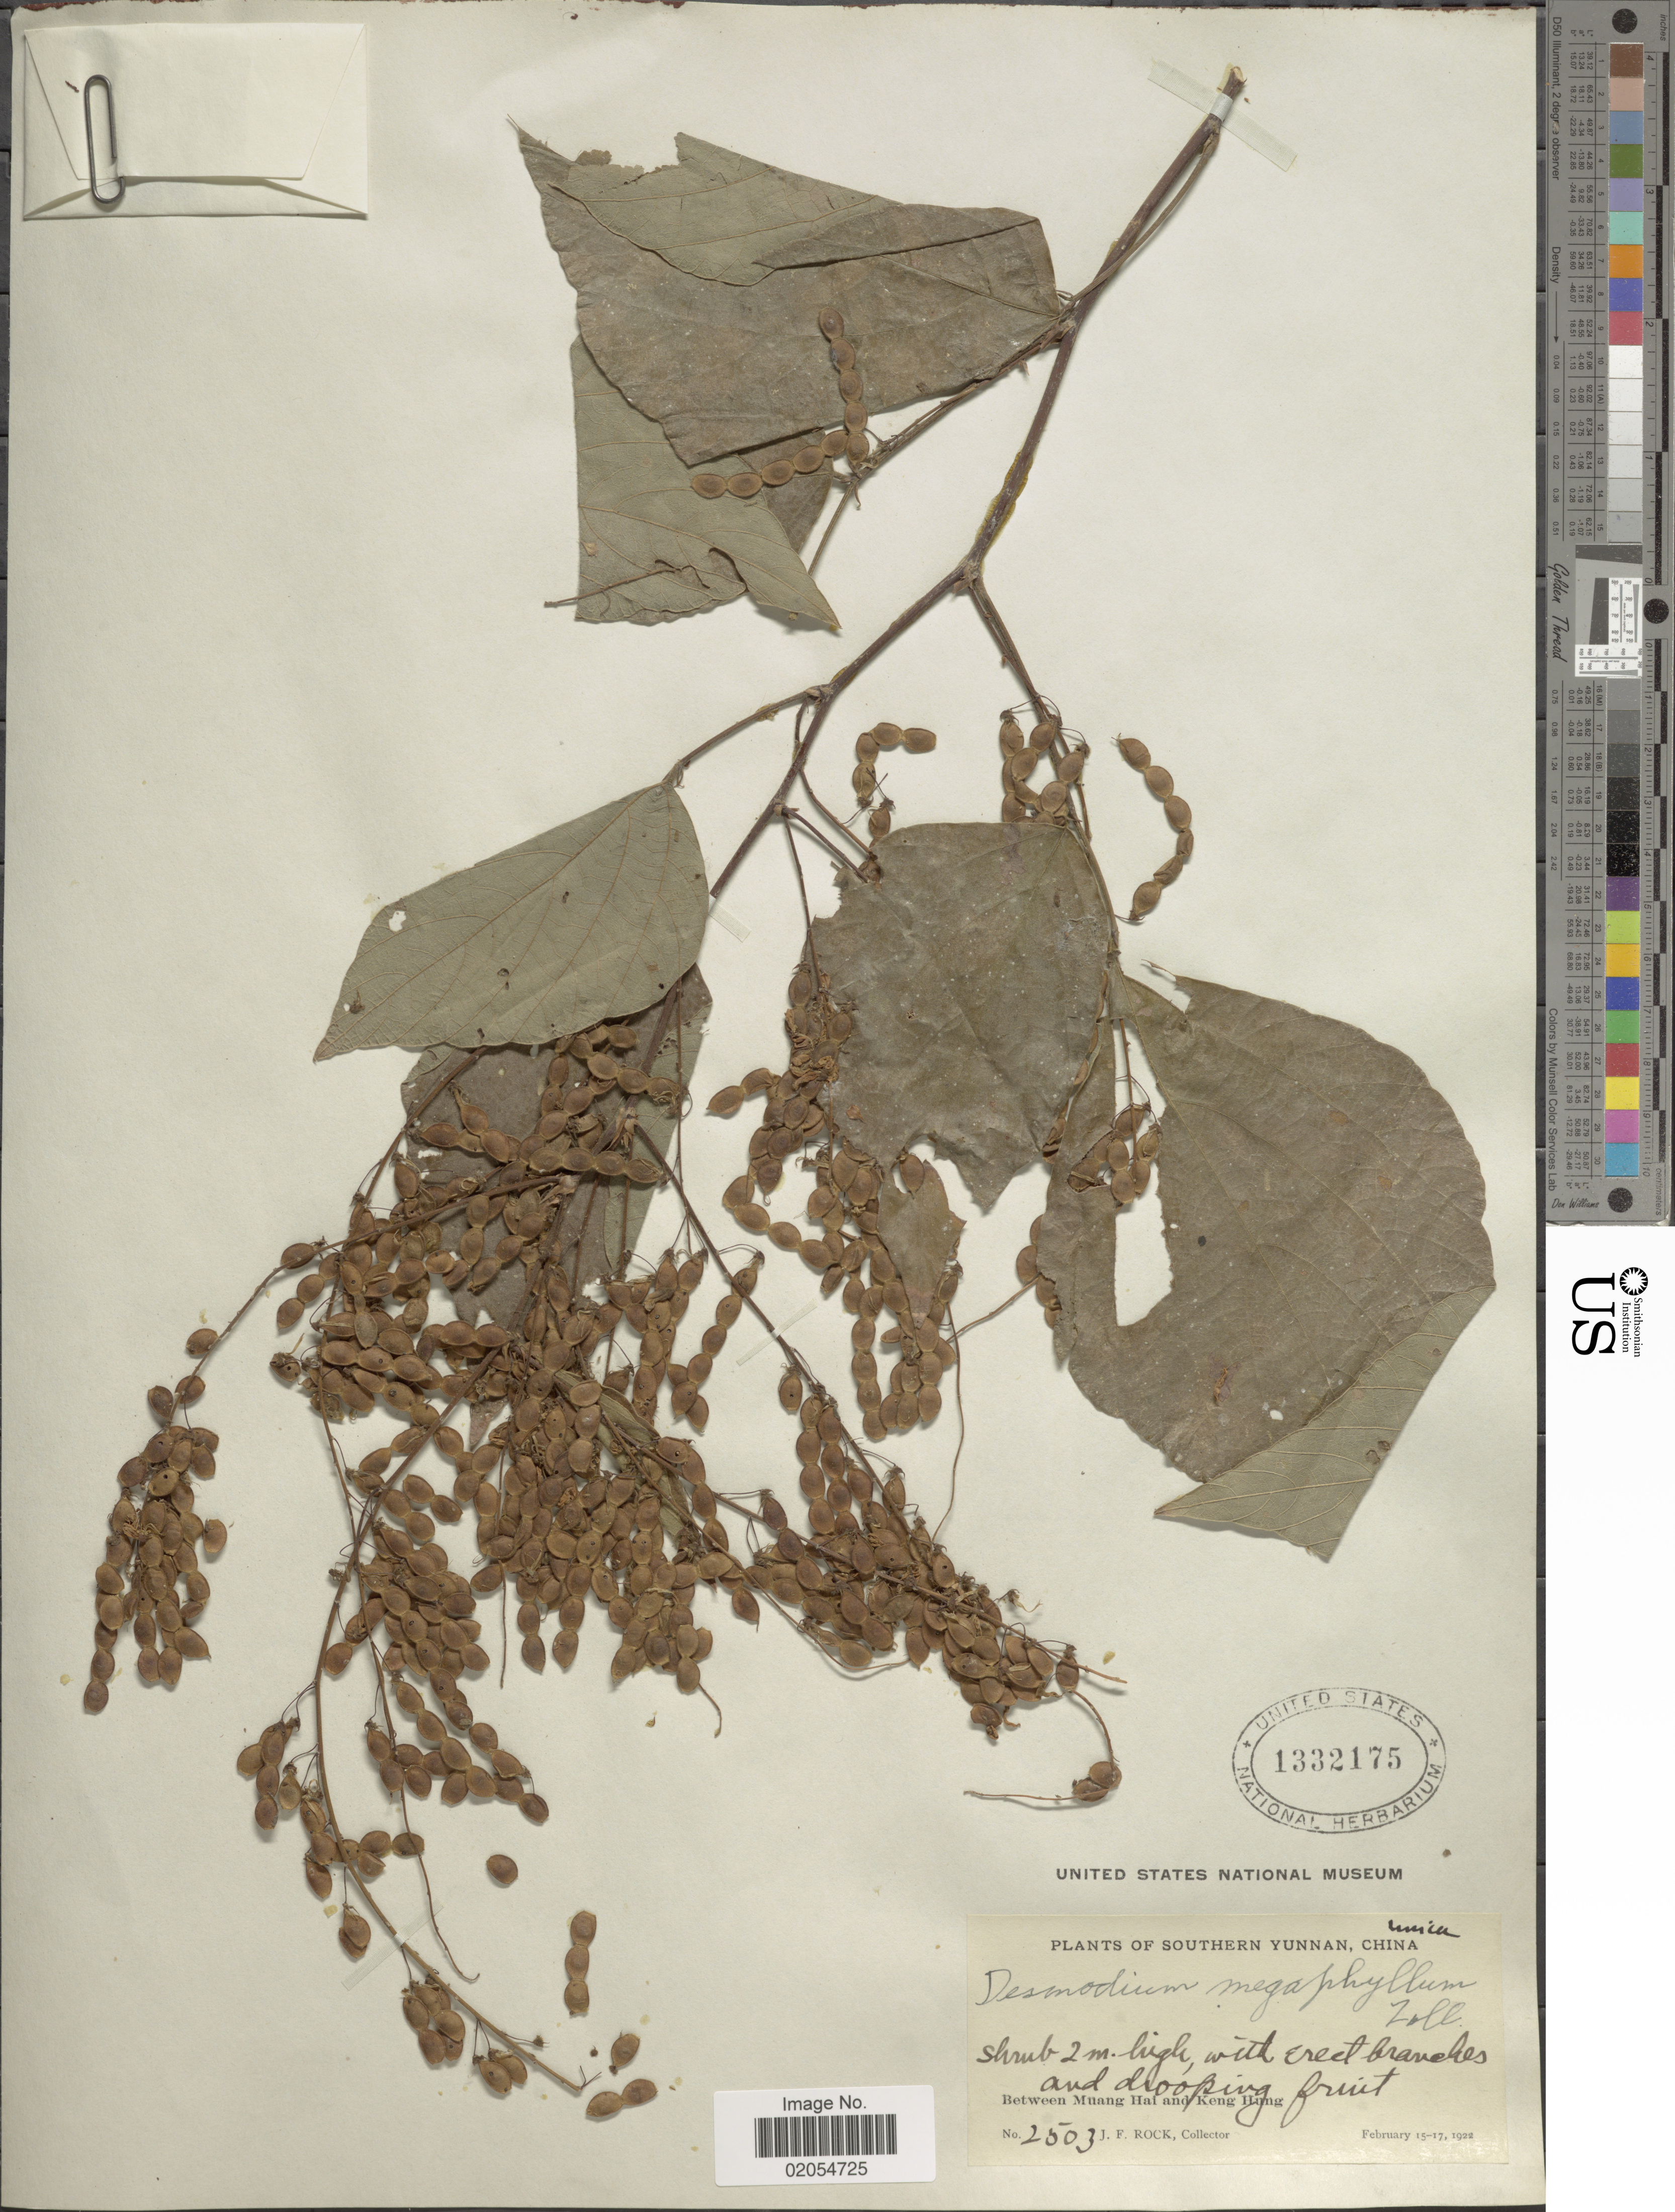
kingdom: Plantae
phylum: Tracheophyta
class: Magnoliopsida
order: Fabales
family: Fabaceae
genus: Puhuaea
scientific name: Puhuaea megaphylla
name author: (Zoll. & Moritzi) H. Ohashi & K. Ohashi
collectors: J. Rock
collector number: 2503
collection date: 1922-02-15/1922-02-17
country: China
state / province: Yunnan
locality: Southern Yunnan. Between Muang Hai and Keng Hung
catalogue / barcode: US 1332175